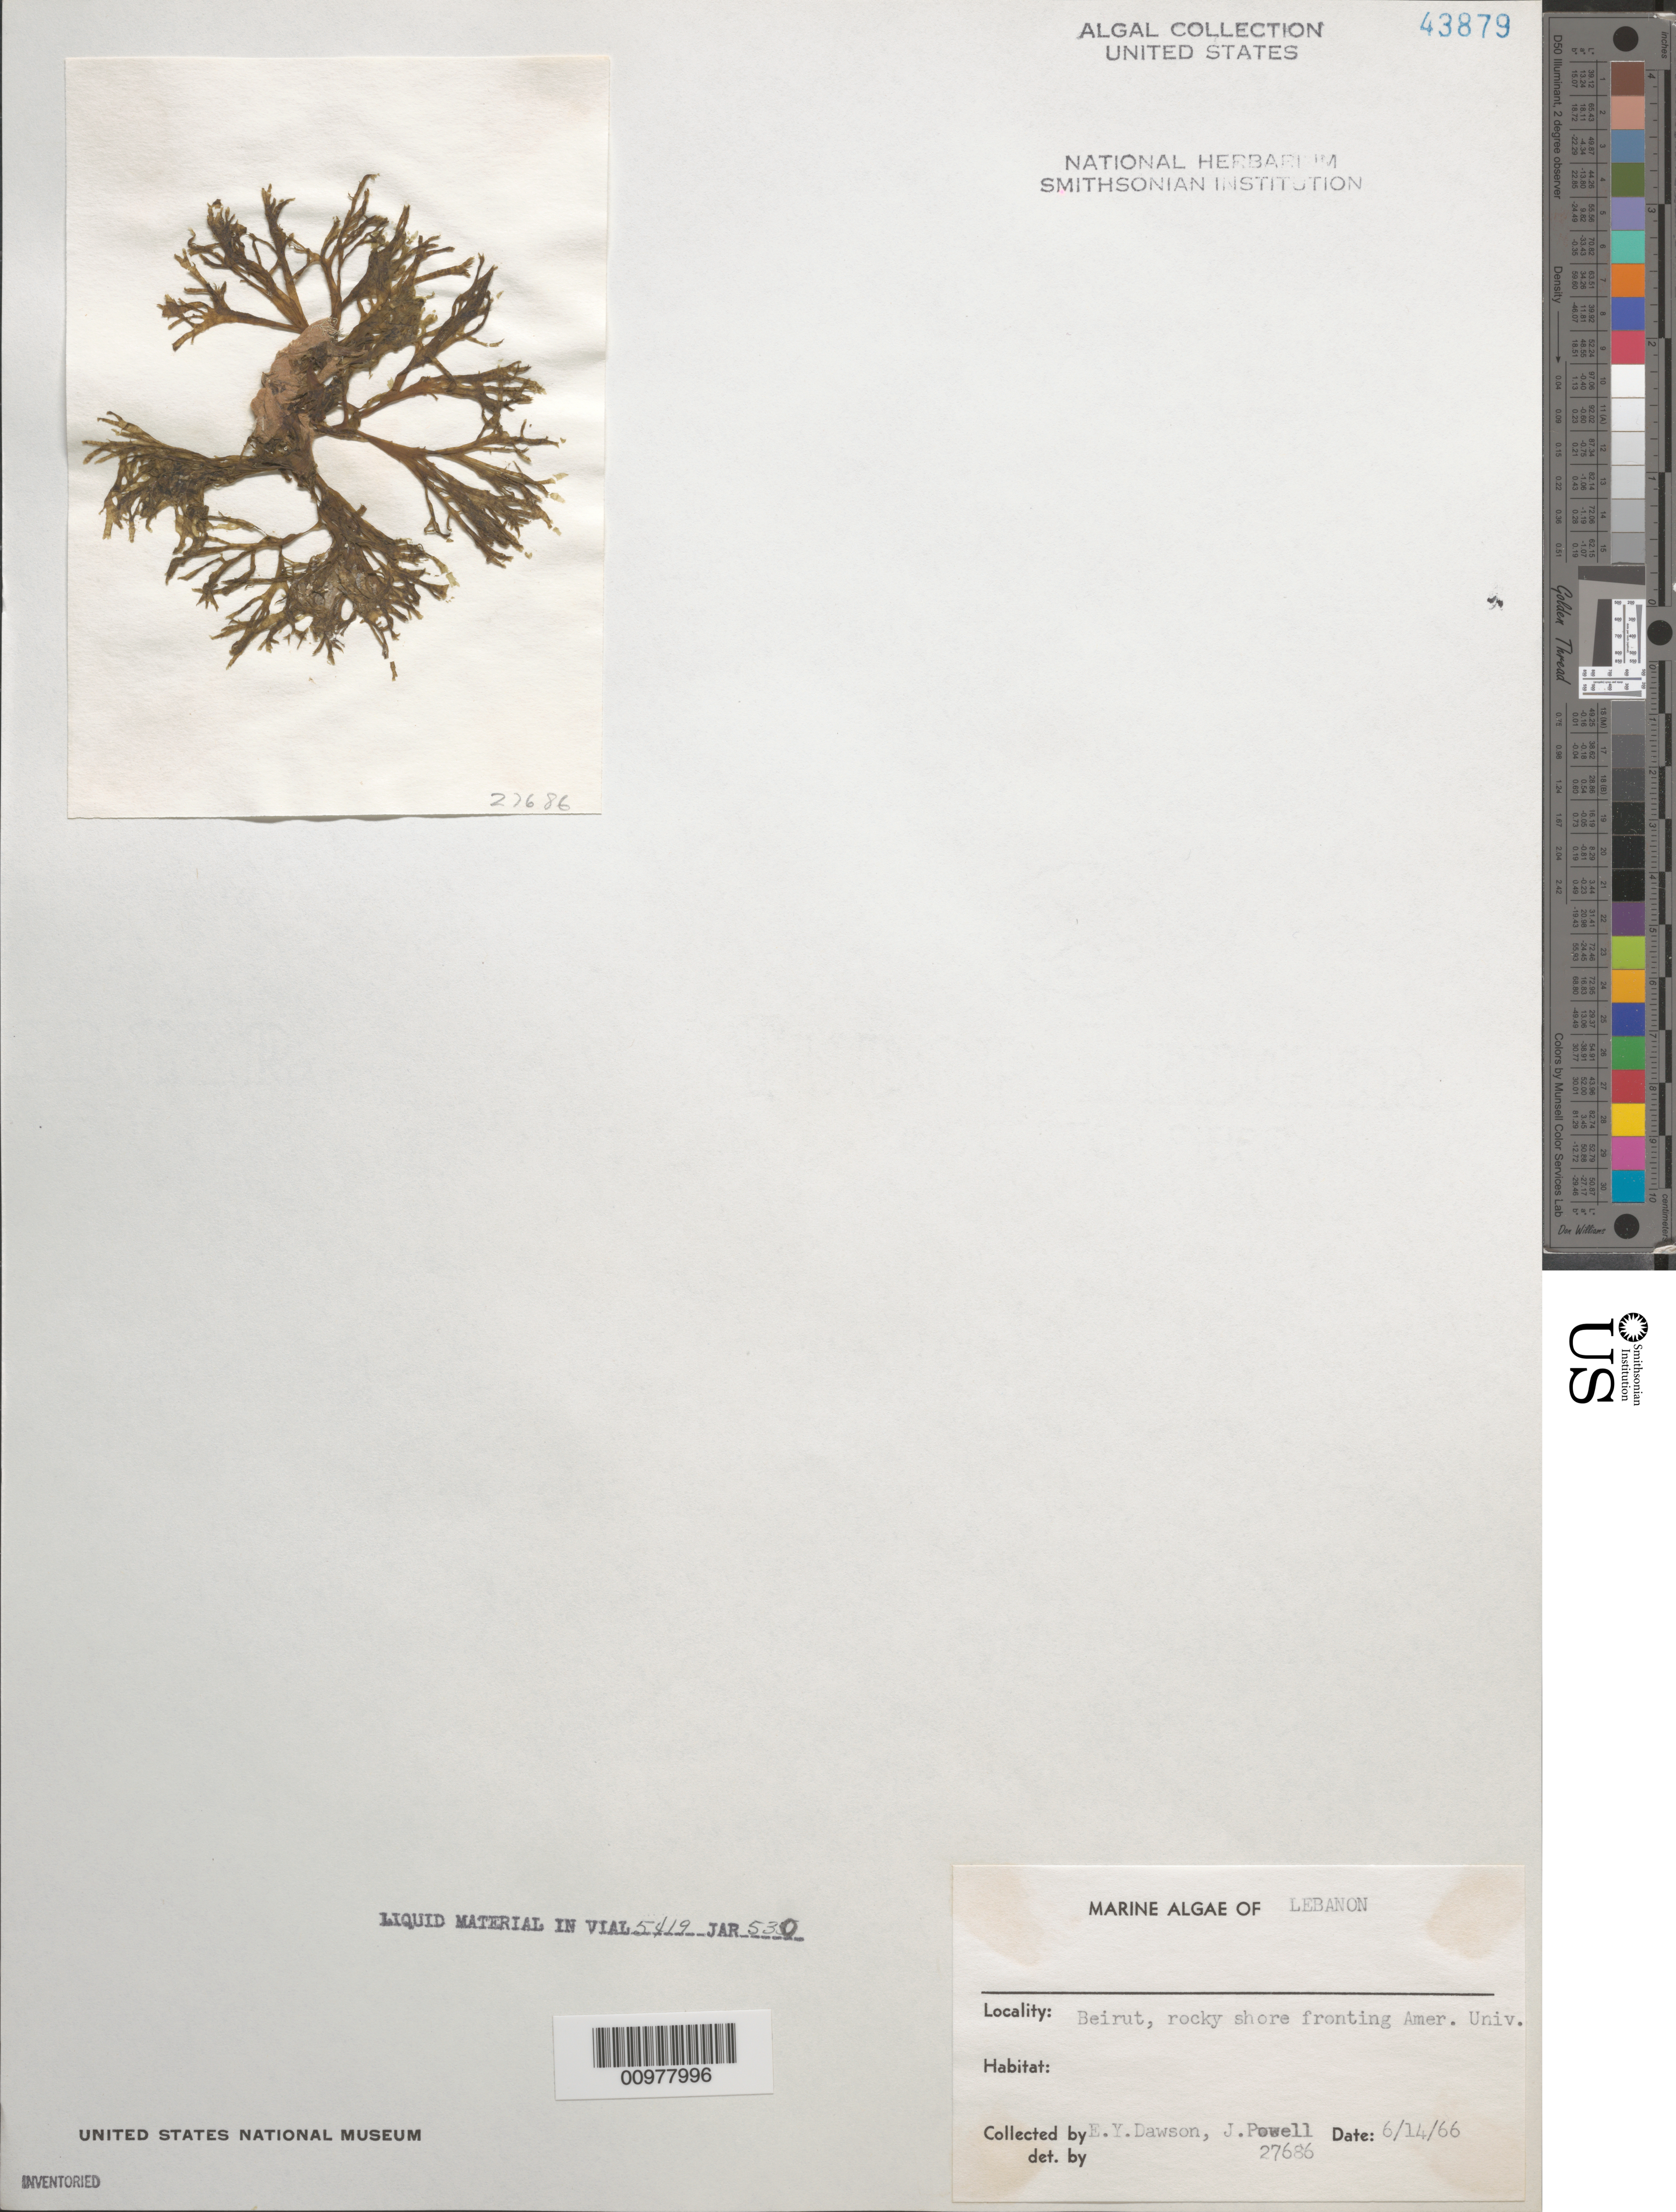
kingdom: Chromista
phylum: Ochrophyta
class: Phaeophyceae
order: Dictyotales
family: Dictyotaceae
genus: Taonia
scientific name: Taonia sp.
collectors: E. Y. Dawson & J. Powell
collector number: EYD 27686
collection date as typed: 14 Jun 1966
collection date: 1966-06-14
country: Lebanon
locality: Beirut, American University shore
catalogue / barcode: US 43879